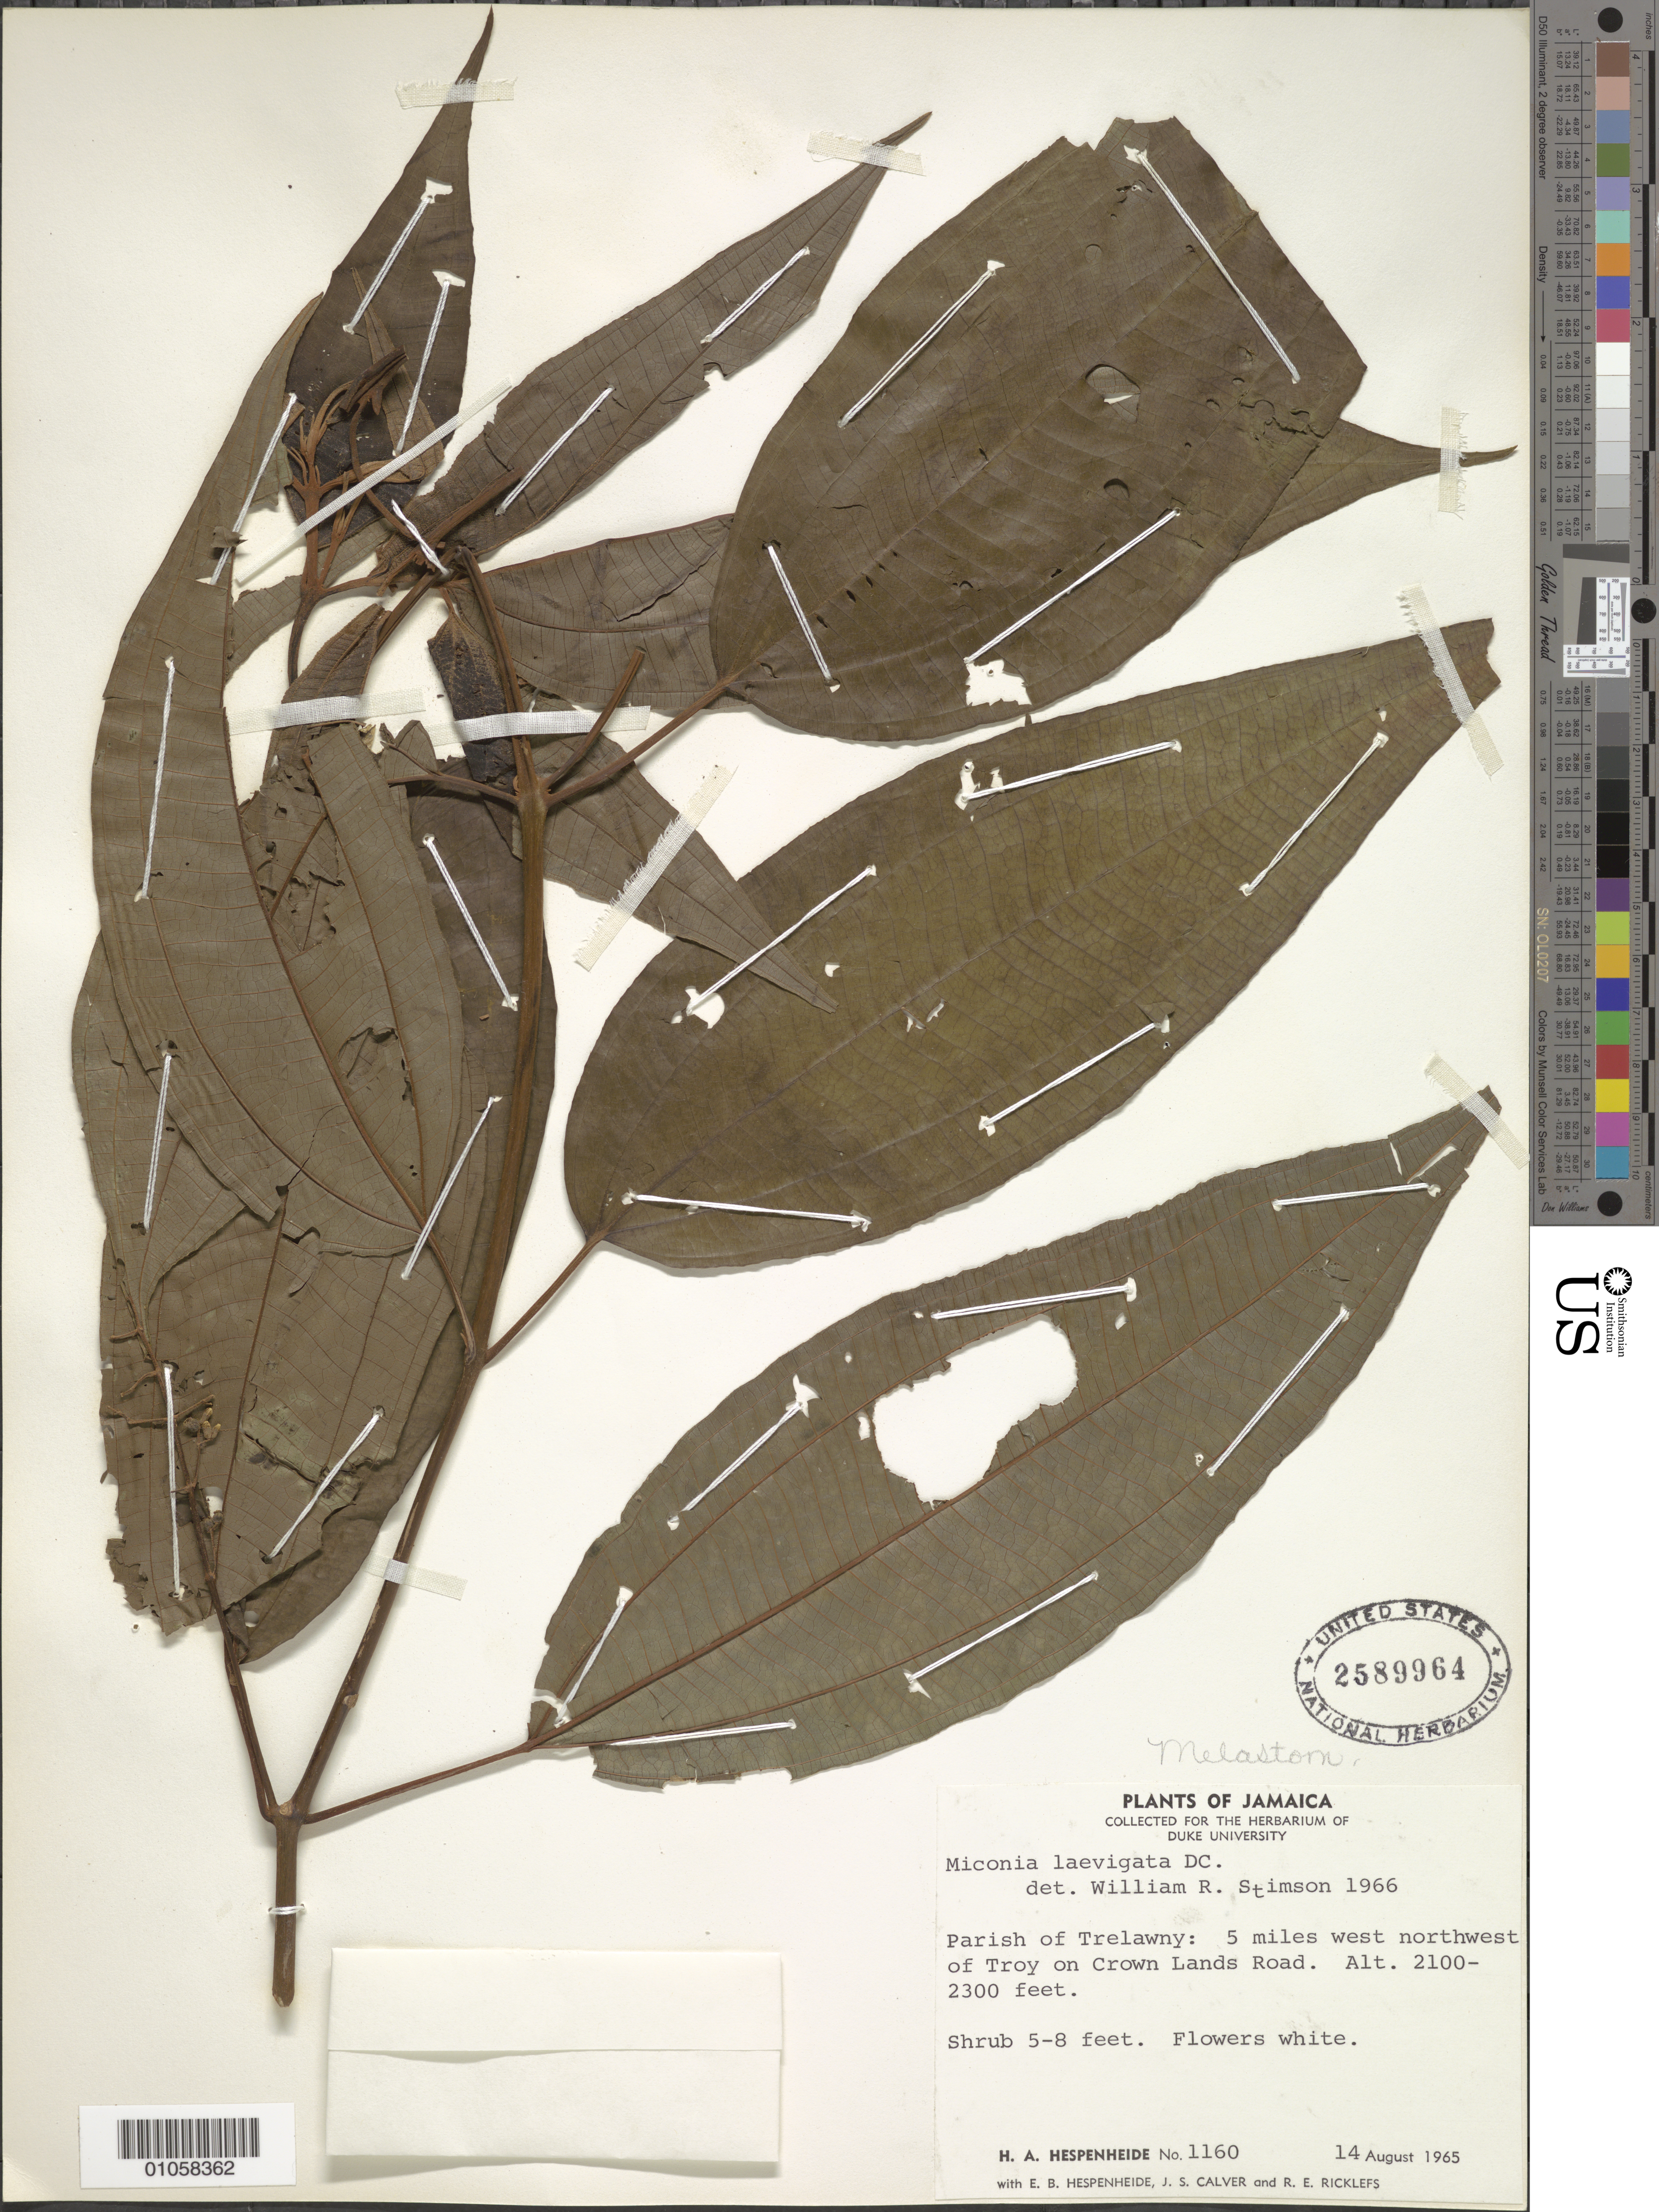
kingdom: Plantae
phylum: Tracheophyta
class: Magnoliopsida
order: Myrtales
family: Melastomataceae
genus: Miconia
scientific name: Miconia laevigata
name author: (L.) D. Don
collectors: H. A. Hespenheide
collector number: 1160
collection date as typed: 14 Aug 1965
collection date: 1965-08-14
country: Jamaica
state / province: Trelawny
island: Jamaica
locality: Troy, 5 miles WNW on Crown Islands Road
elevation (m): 640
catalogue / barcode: US 2589964